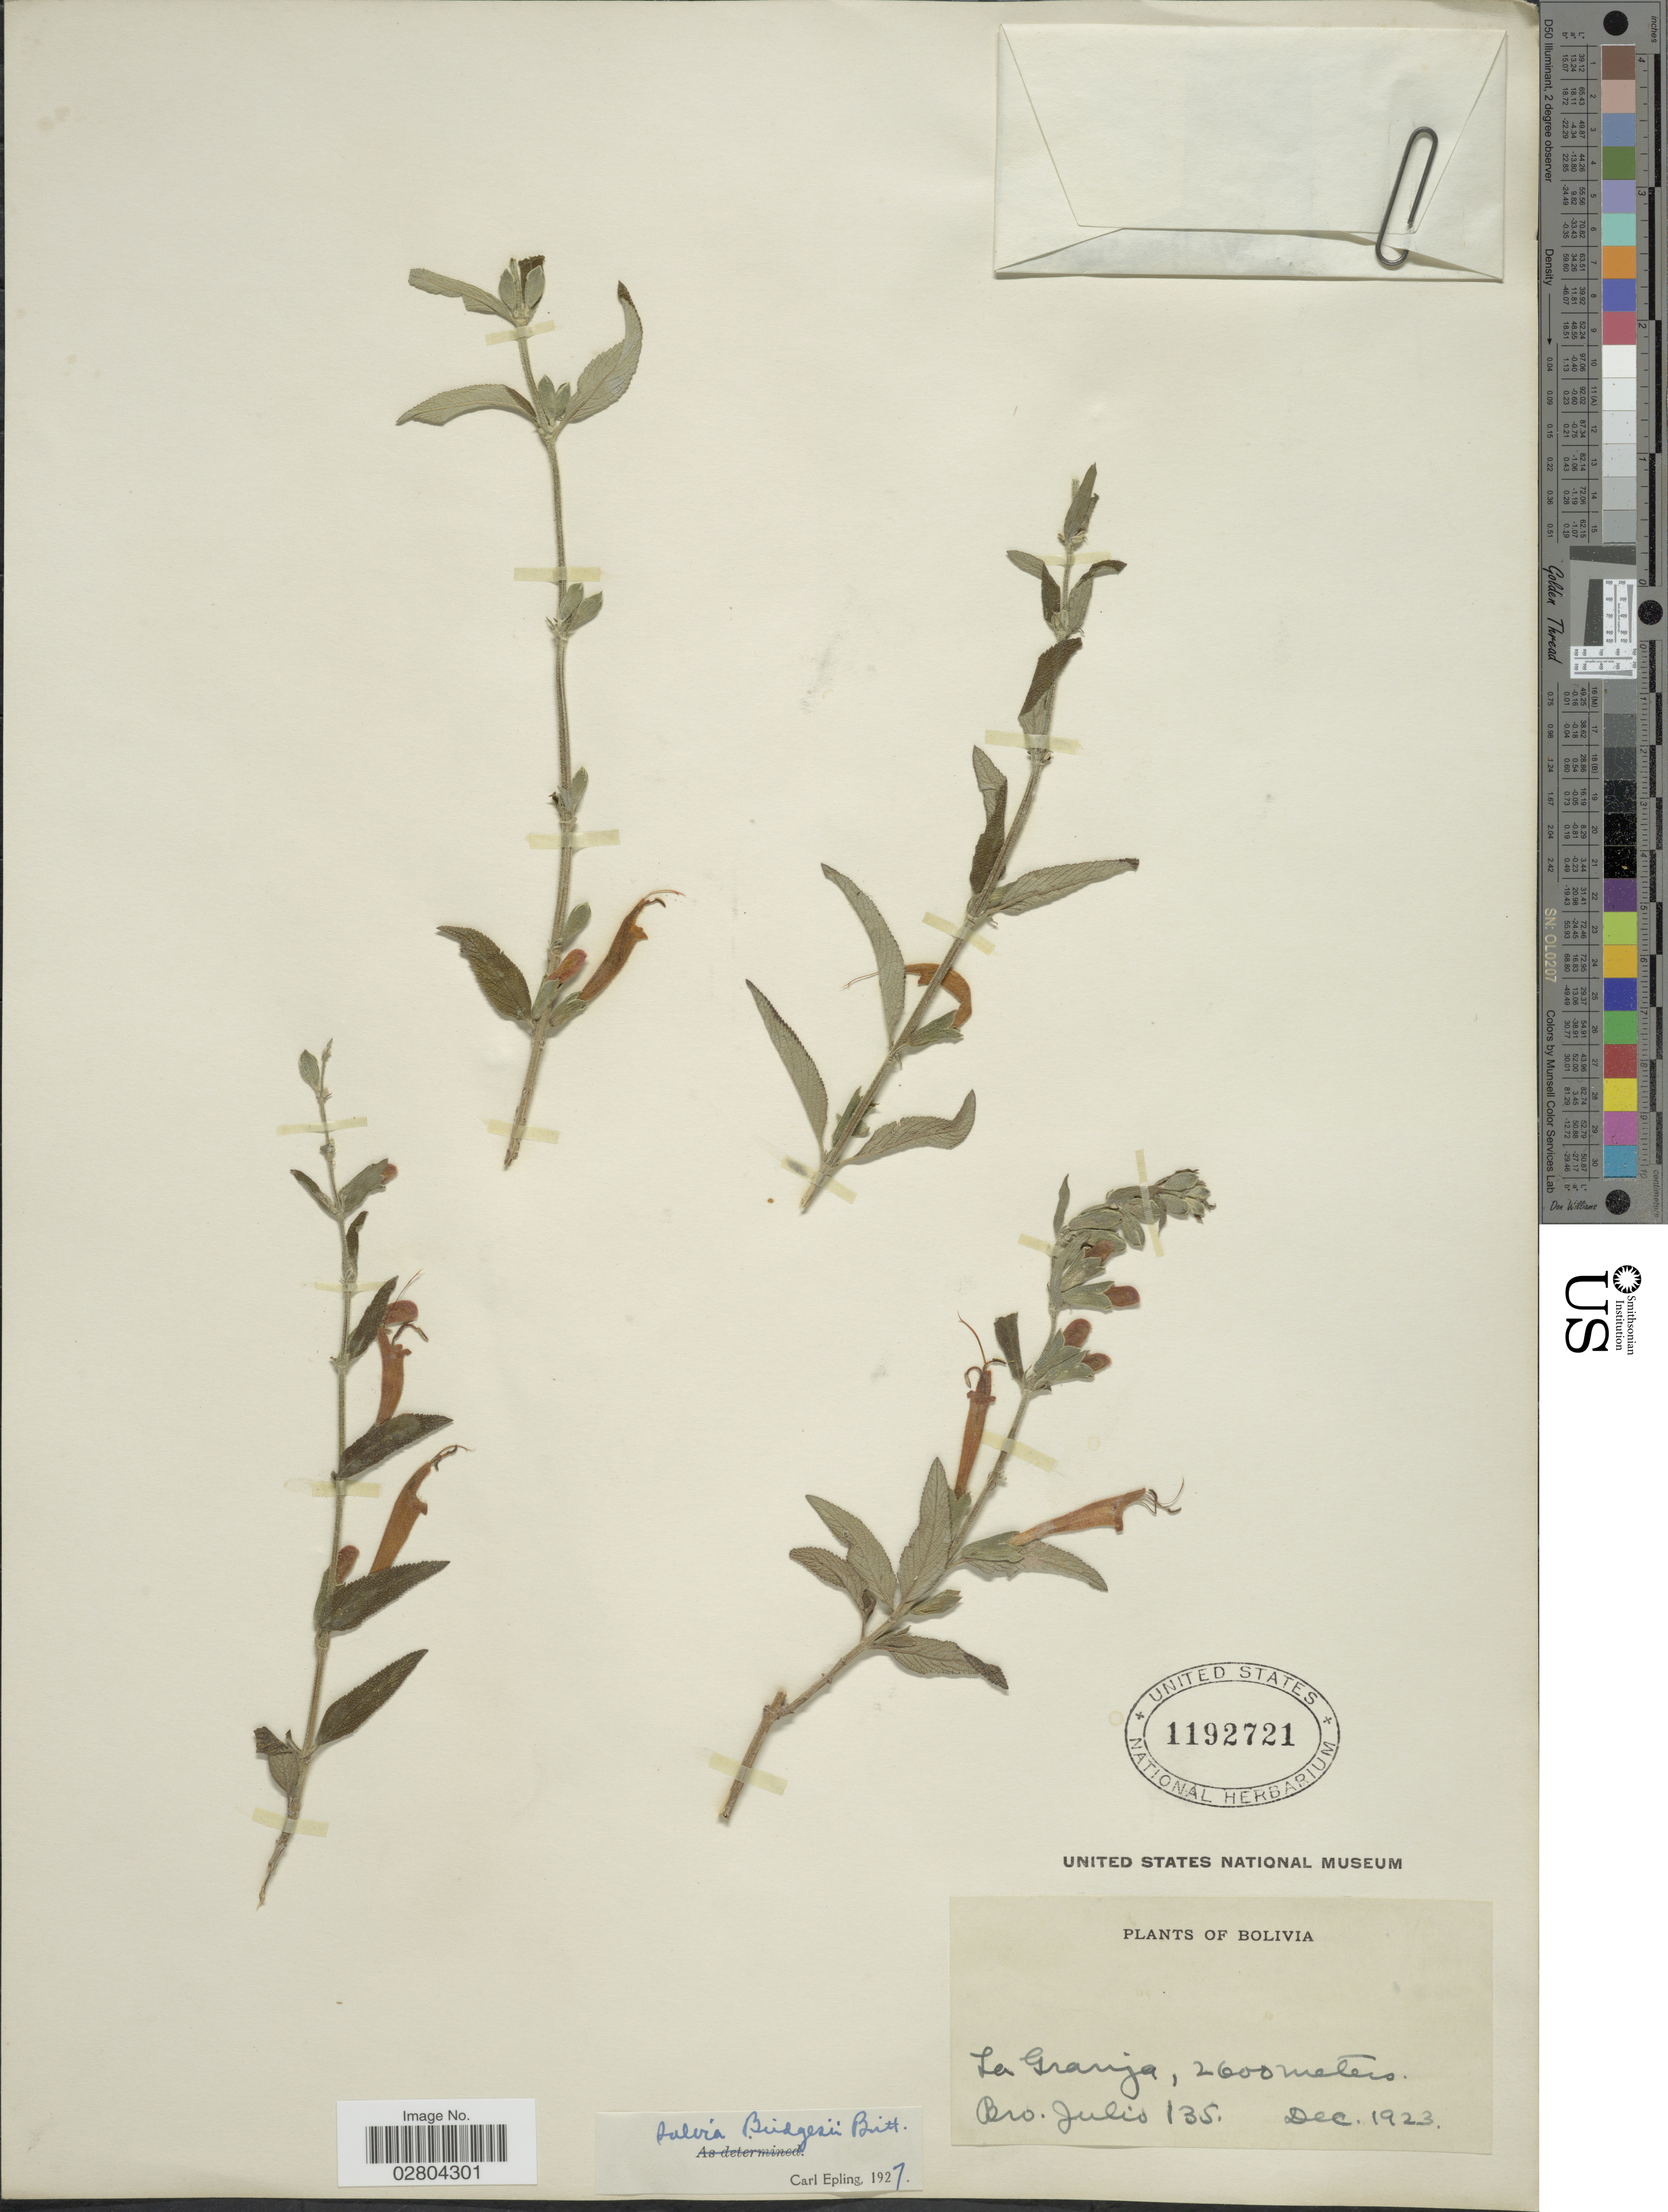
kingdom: Plantae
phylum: Tracheophyta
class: Magnoliopsida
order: Lamiales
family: Lamiaceae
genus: Salvia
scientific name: Salvia haenkei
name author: Benth.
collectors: Bro. Julio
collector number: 135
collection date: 1923-12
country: Bolivia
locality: La Granja.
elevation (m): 2600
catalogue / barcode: US 1192721